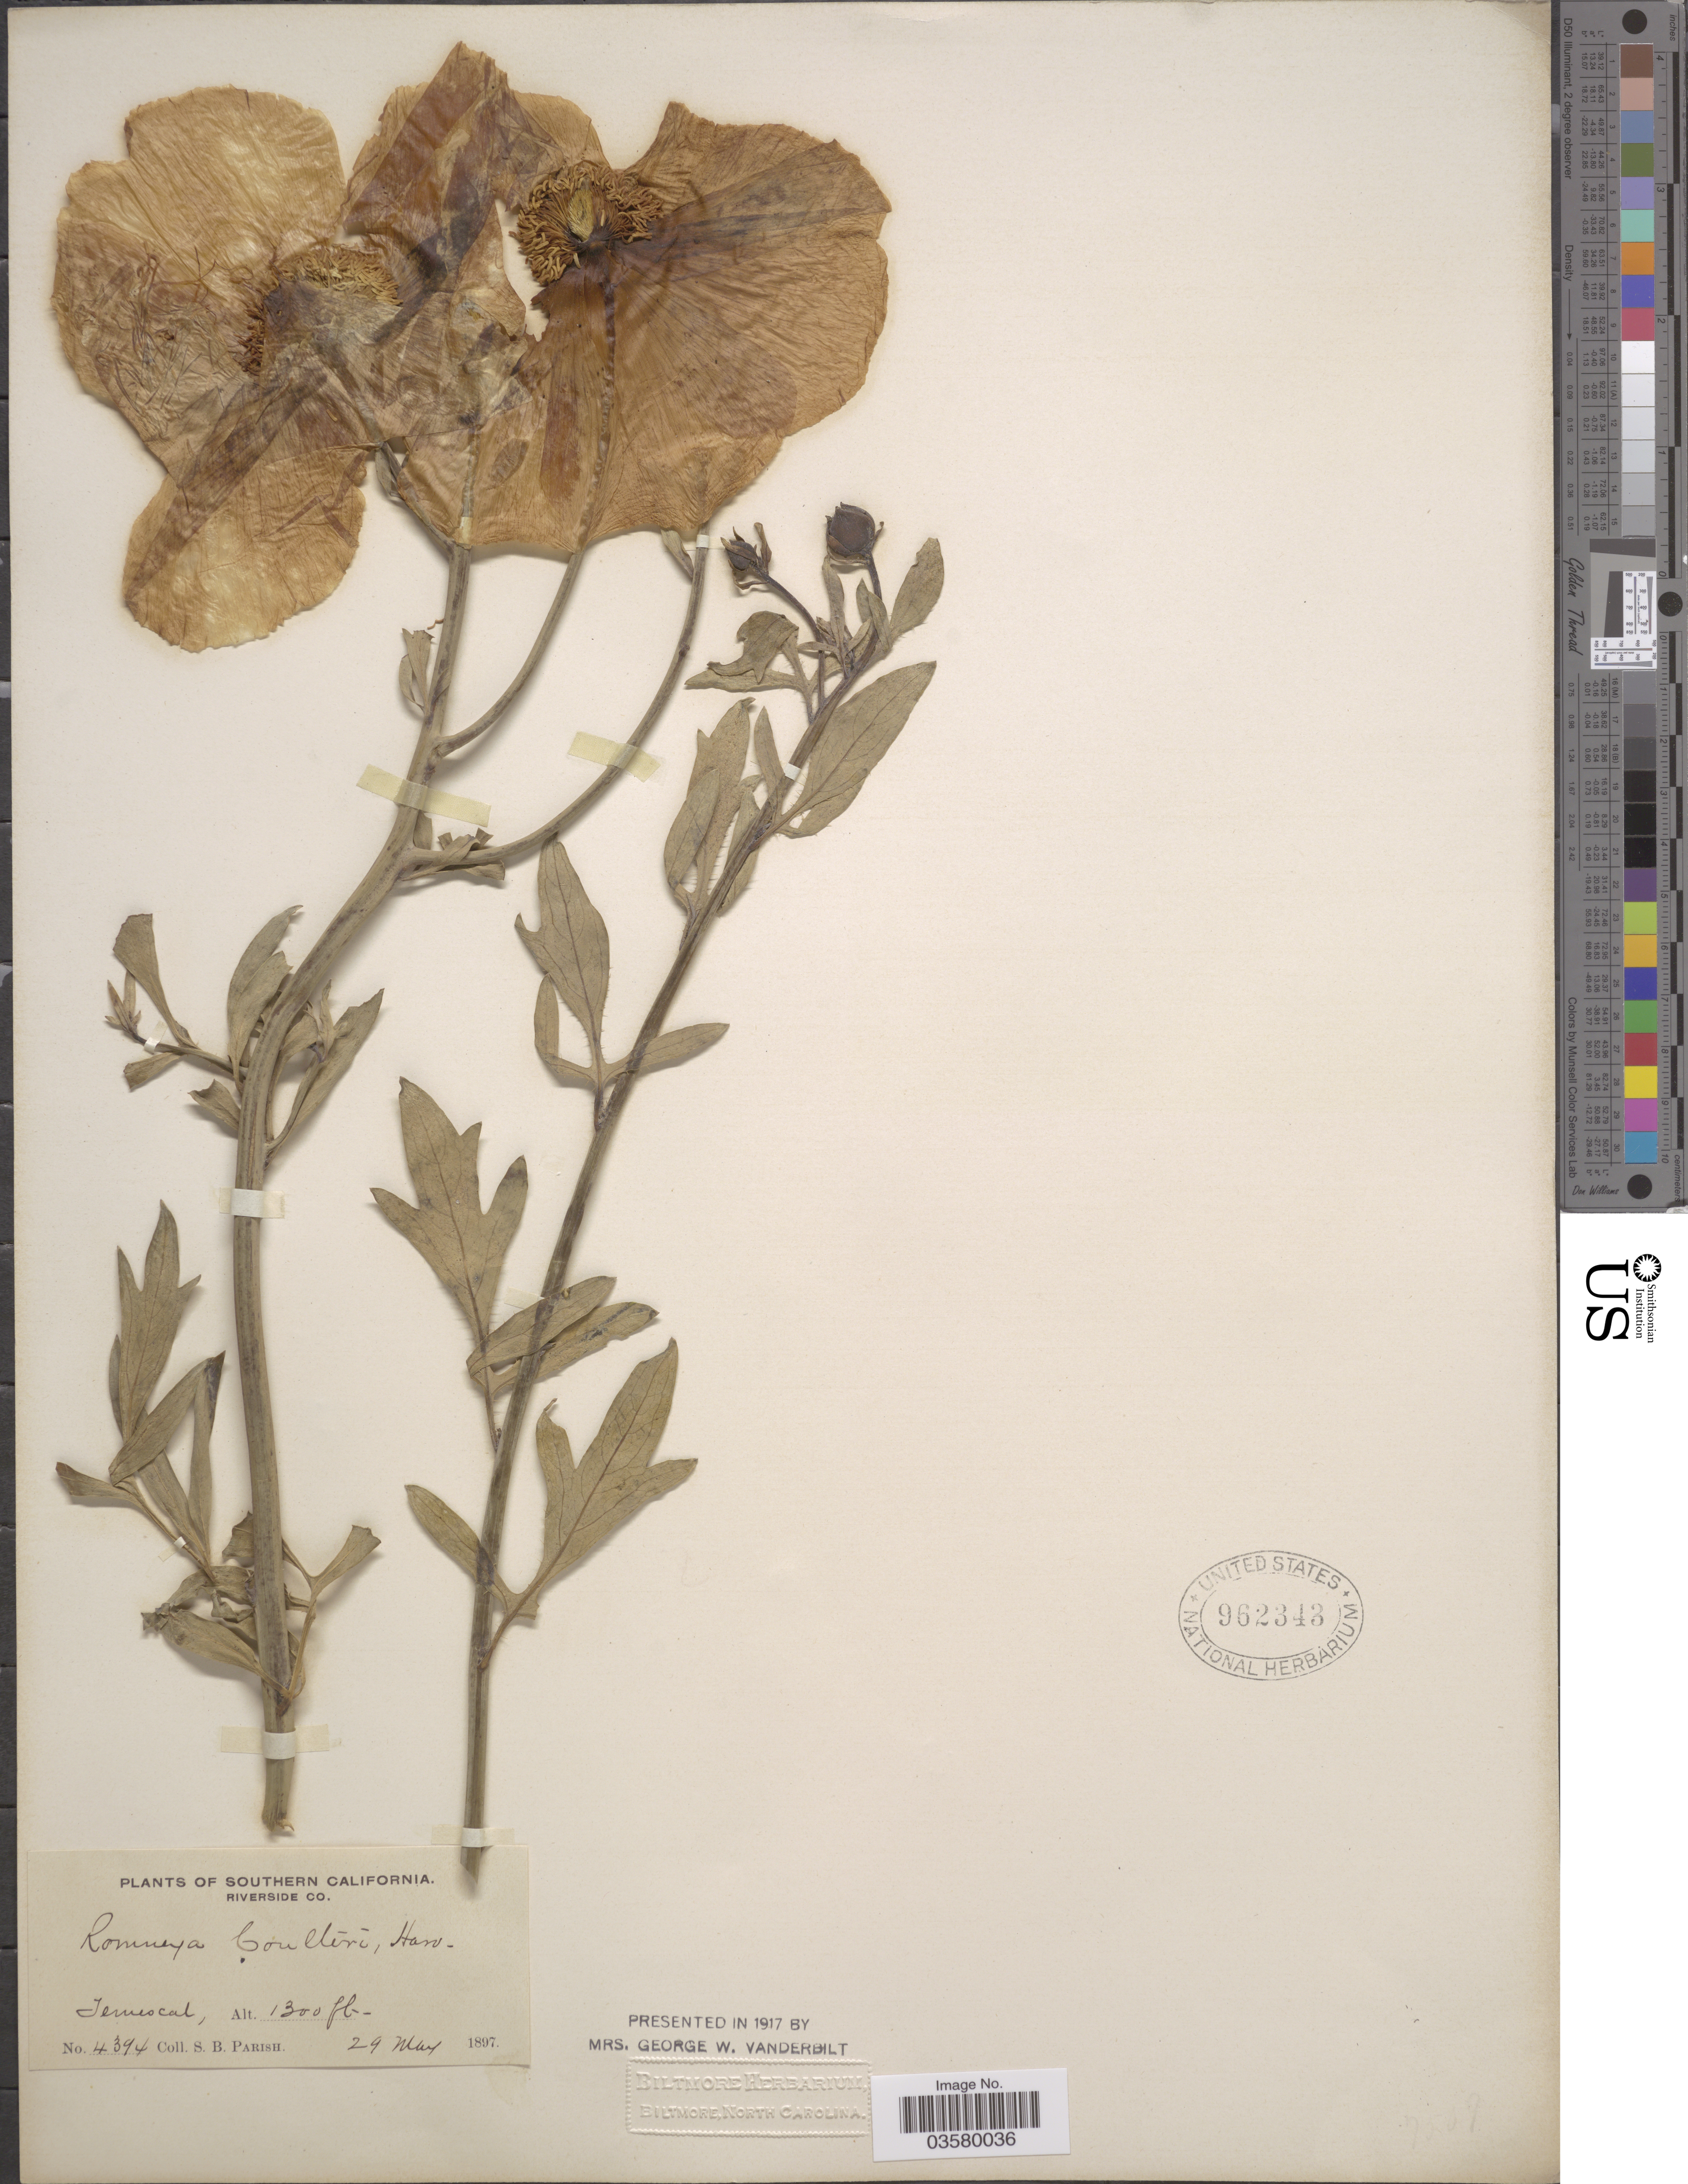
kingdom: Plantae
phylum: Tracheophyta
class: Magnoliopsida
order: Ranunculales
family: Papaveraceae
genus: Romneya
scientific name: Romneya coulteri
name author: Harv.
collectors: S. B. Parish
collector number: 4394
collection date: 1897-05-29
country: United States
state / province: California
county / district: Riverside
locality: Southern California. Riverside Co. Temescal.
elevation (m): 396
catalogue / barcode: US 962343